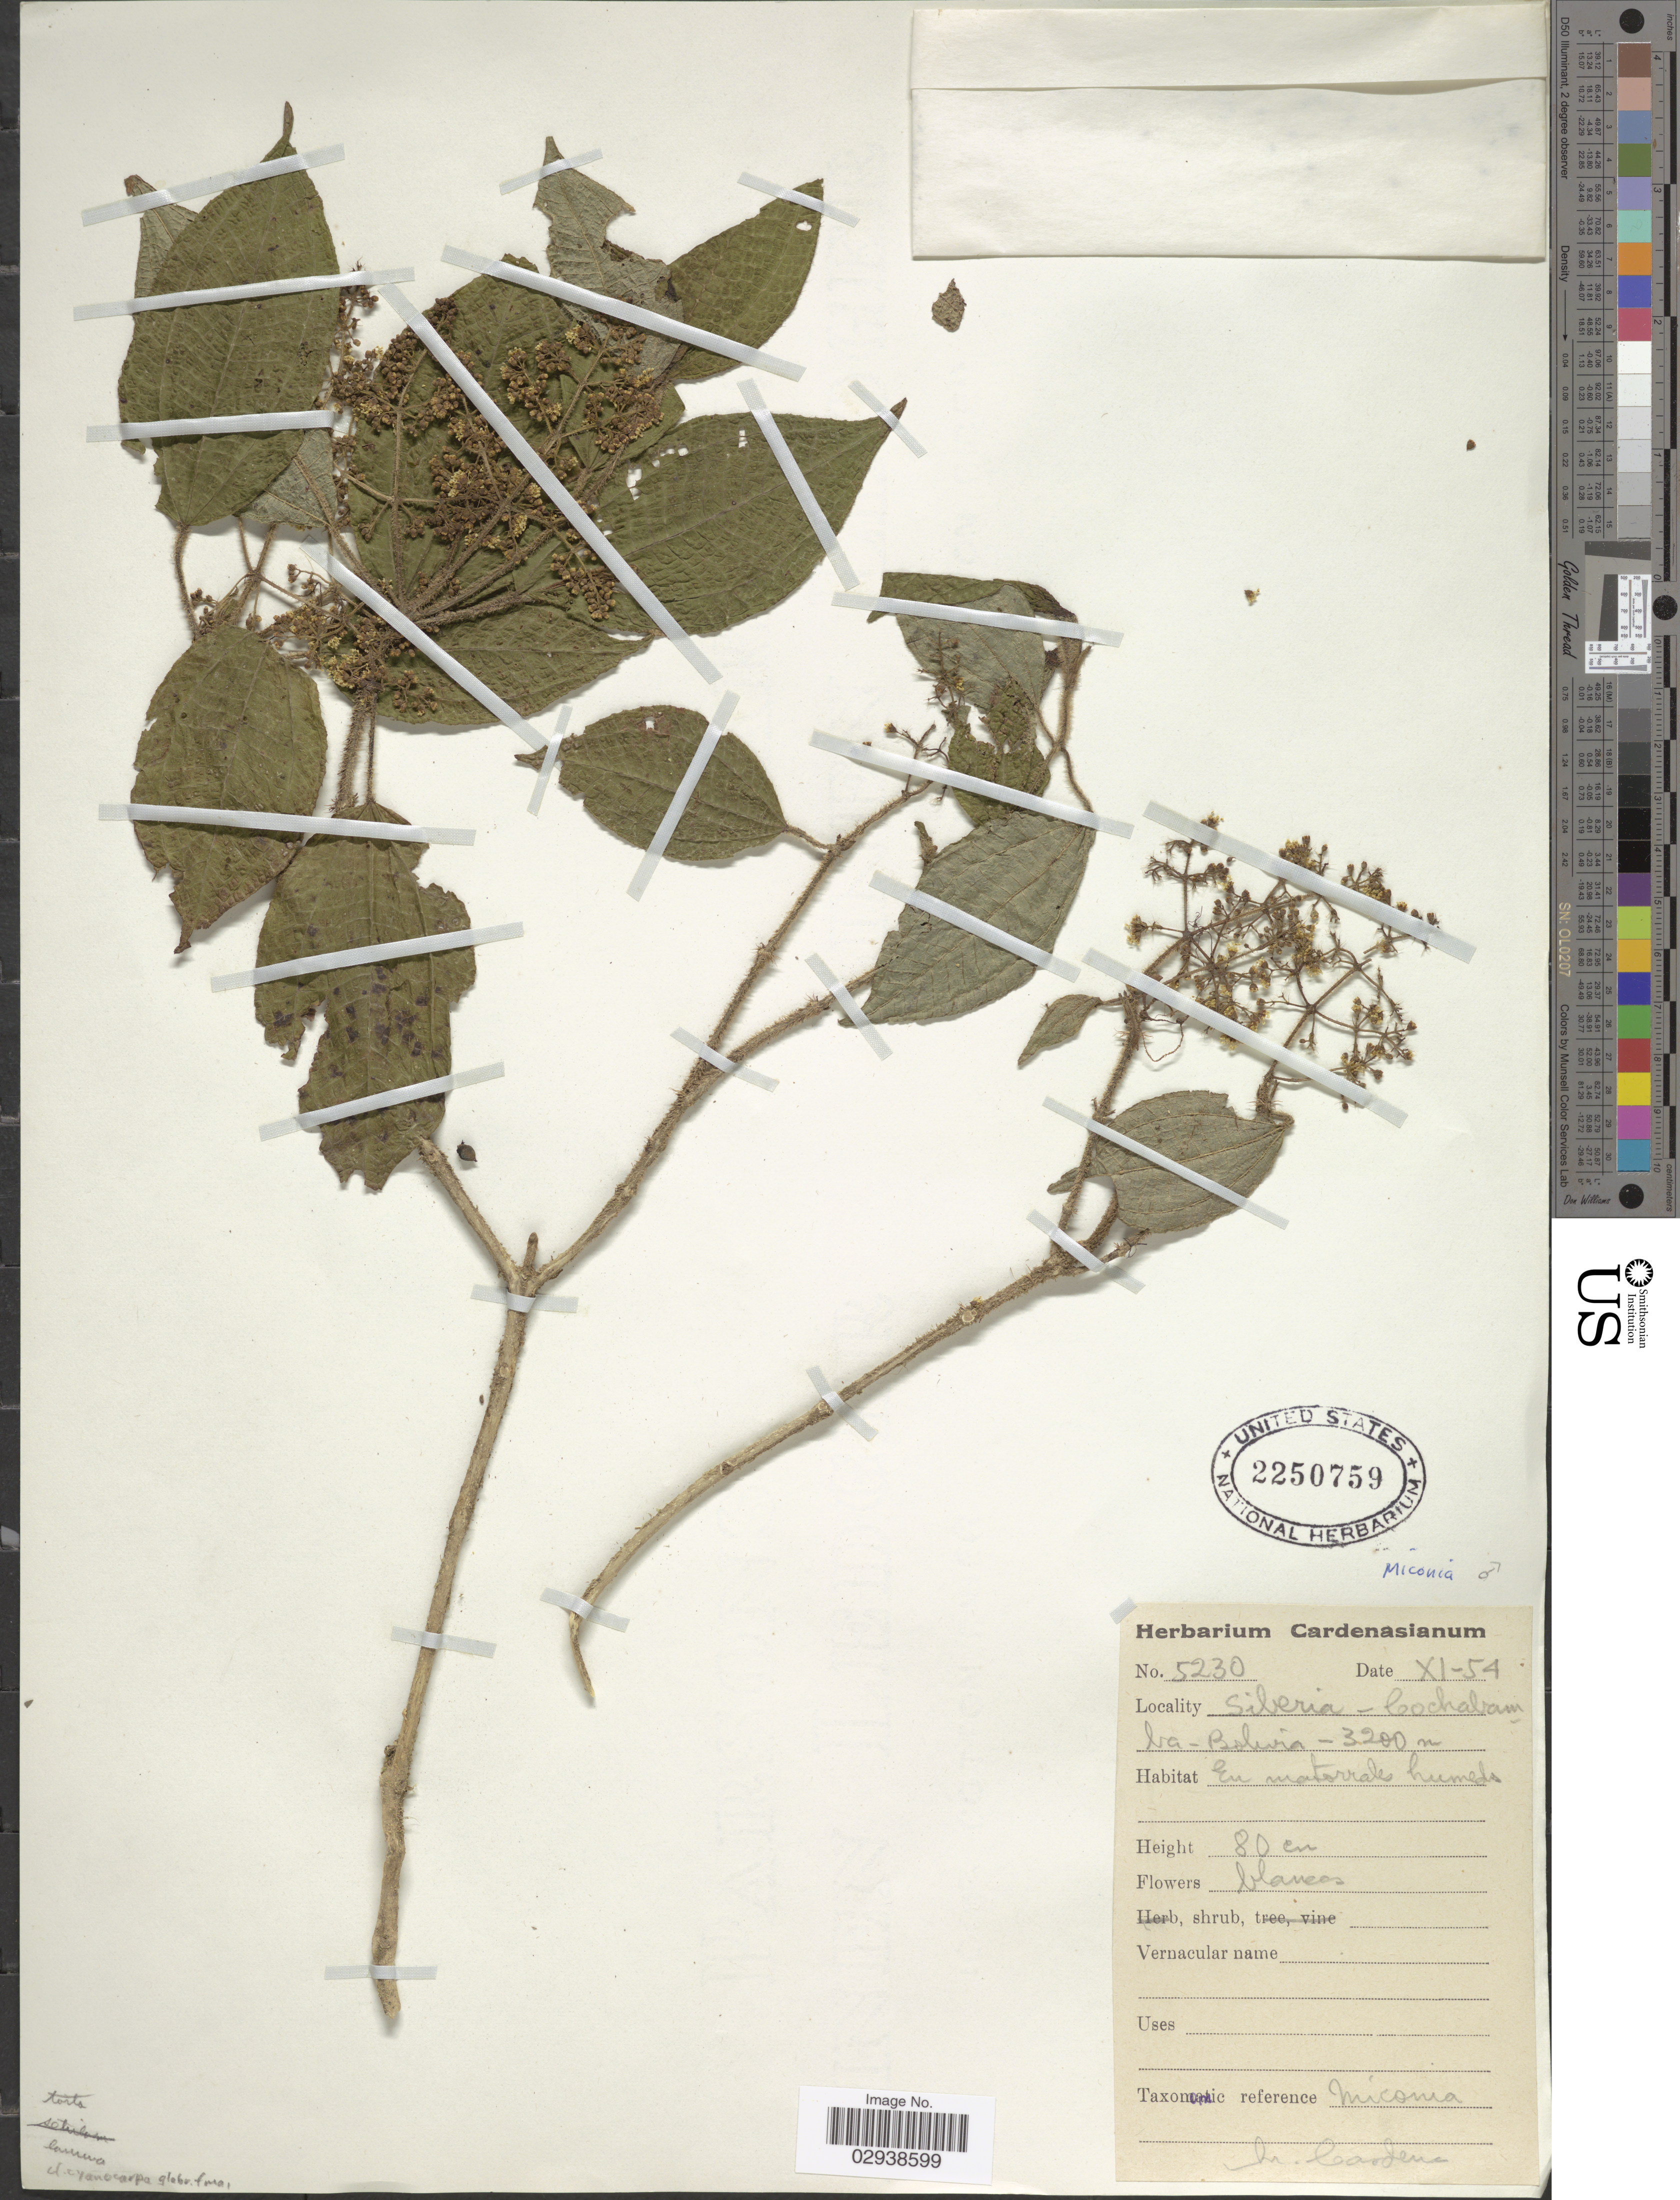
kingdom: Plantae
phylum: Tracheophyta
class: Magnoliopsida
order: Myrtales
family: Melastomataceae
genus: Miconia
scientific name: Miconia cyanocarpa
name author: Naudin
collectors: M. Cárdenas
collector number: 5230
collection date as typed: Transcribed d/m/y: /11/54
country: Bolivia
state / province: Cochabamba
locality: Siberoa, Cochabamba.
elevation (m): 3200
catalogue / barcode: US 2250759